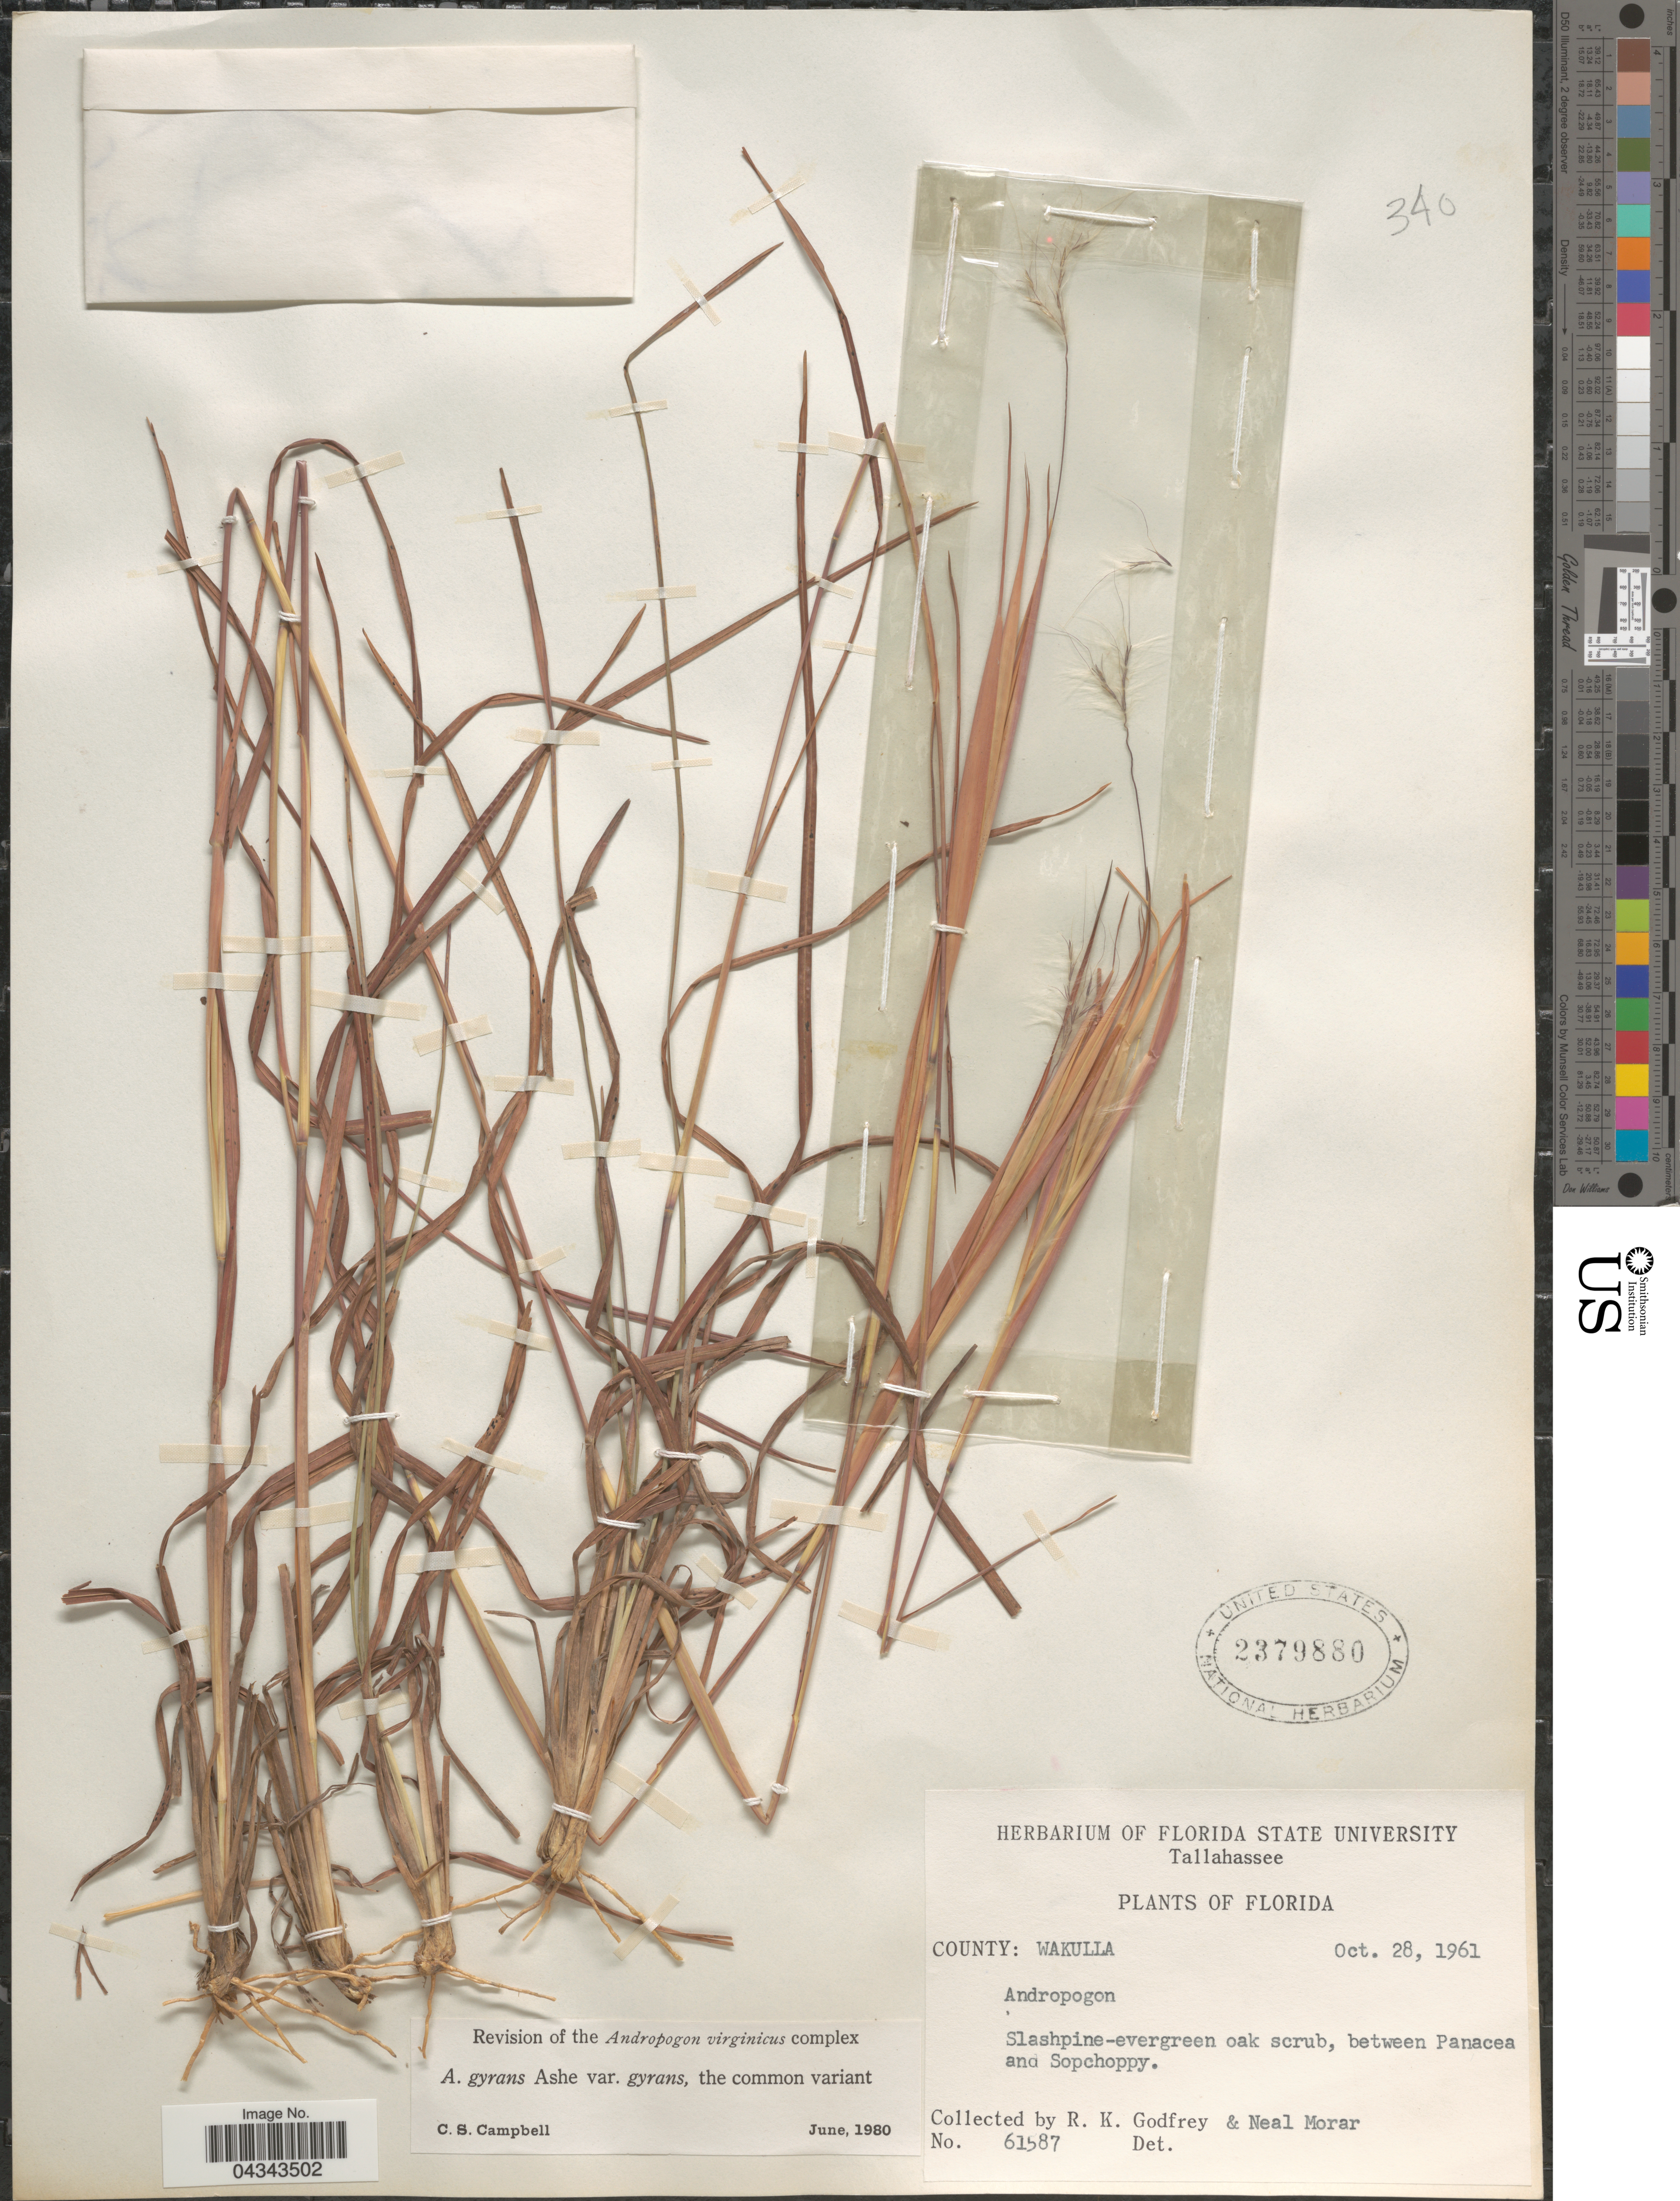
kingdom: Plantae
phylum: Tracheophyta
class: Liliopsida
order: Poales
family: Poaceae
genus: Andropogon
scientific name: Andropogon gyrans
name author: Ashe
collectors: R. K. Godfrey & N. Morar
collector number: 61587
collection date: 1961-10-28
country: United States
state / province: Florida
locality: County: Wakulla.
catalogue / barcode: US 2379880